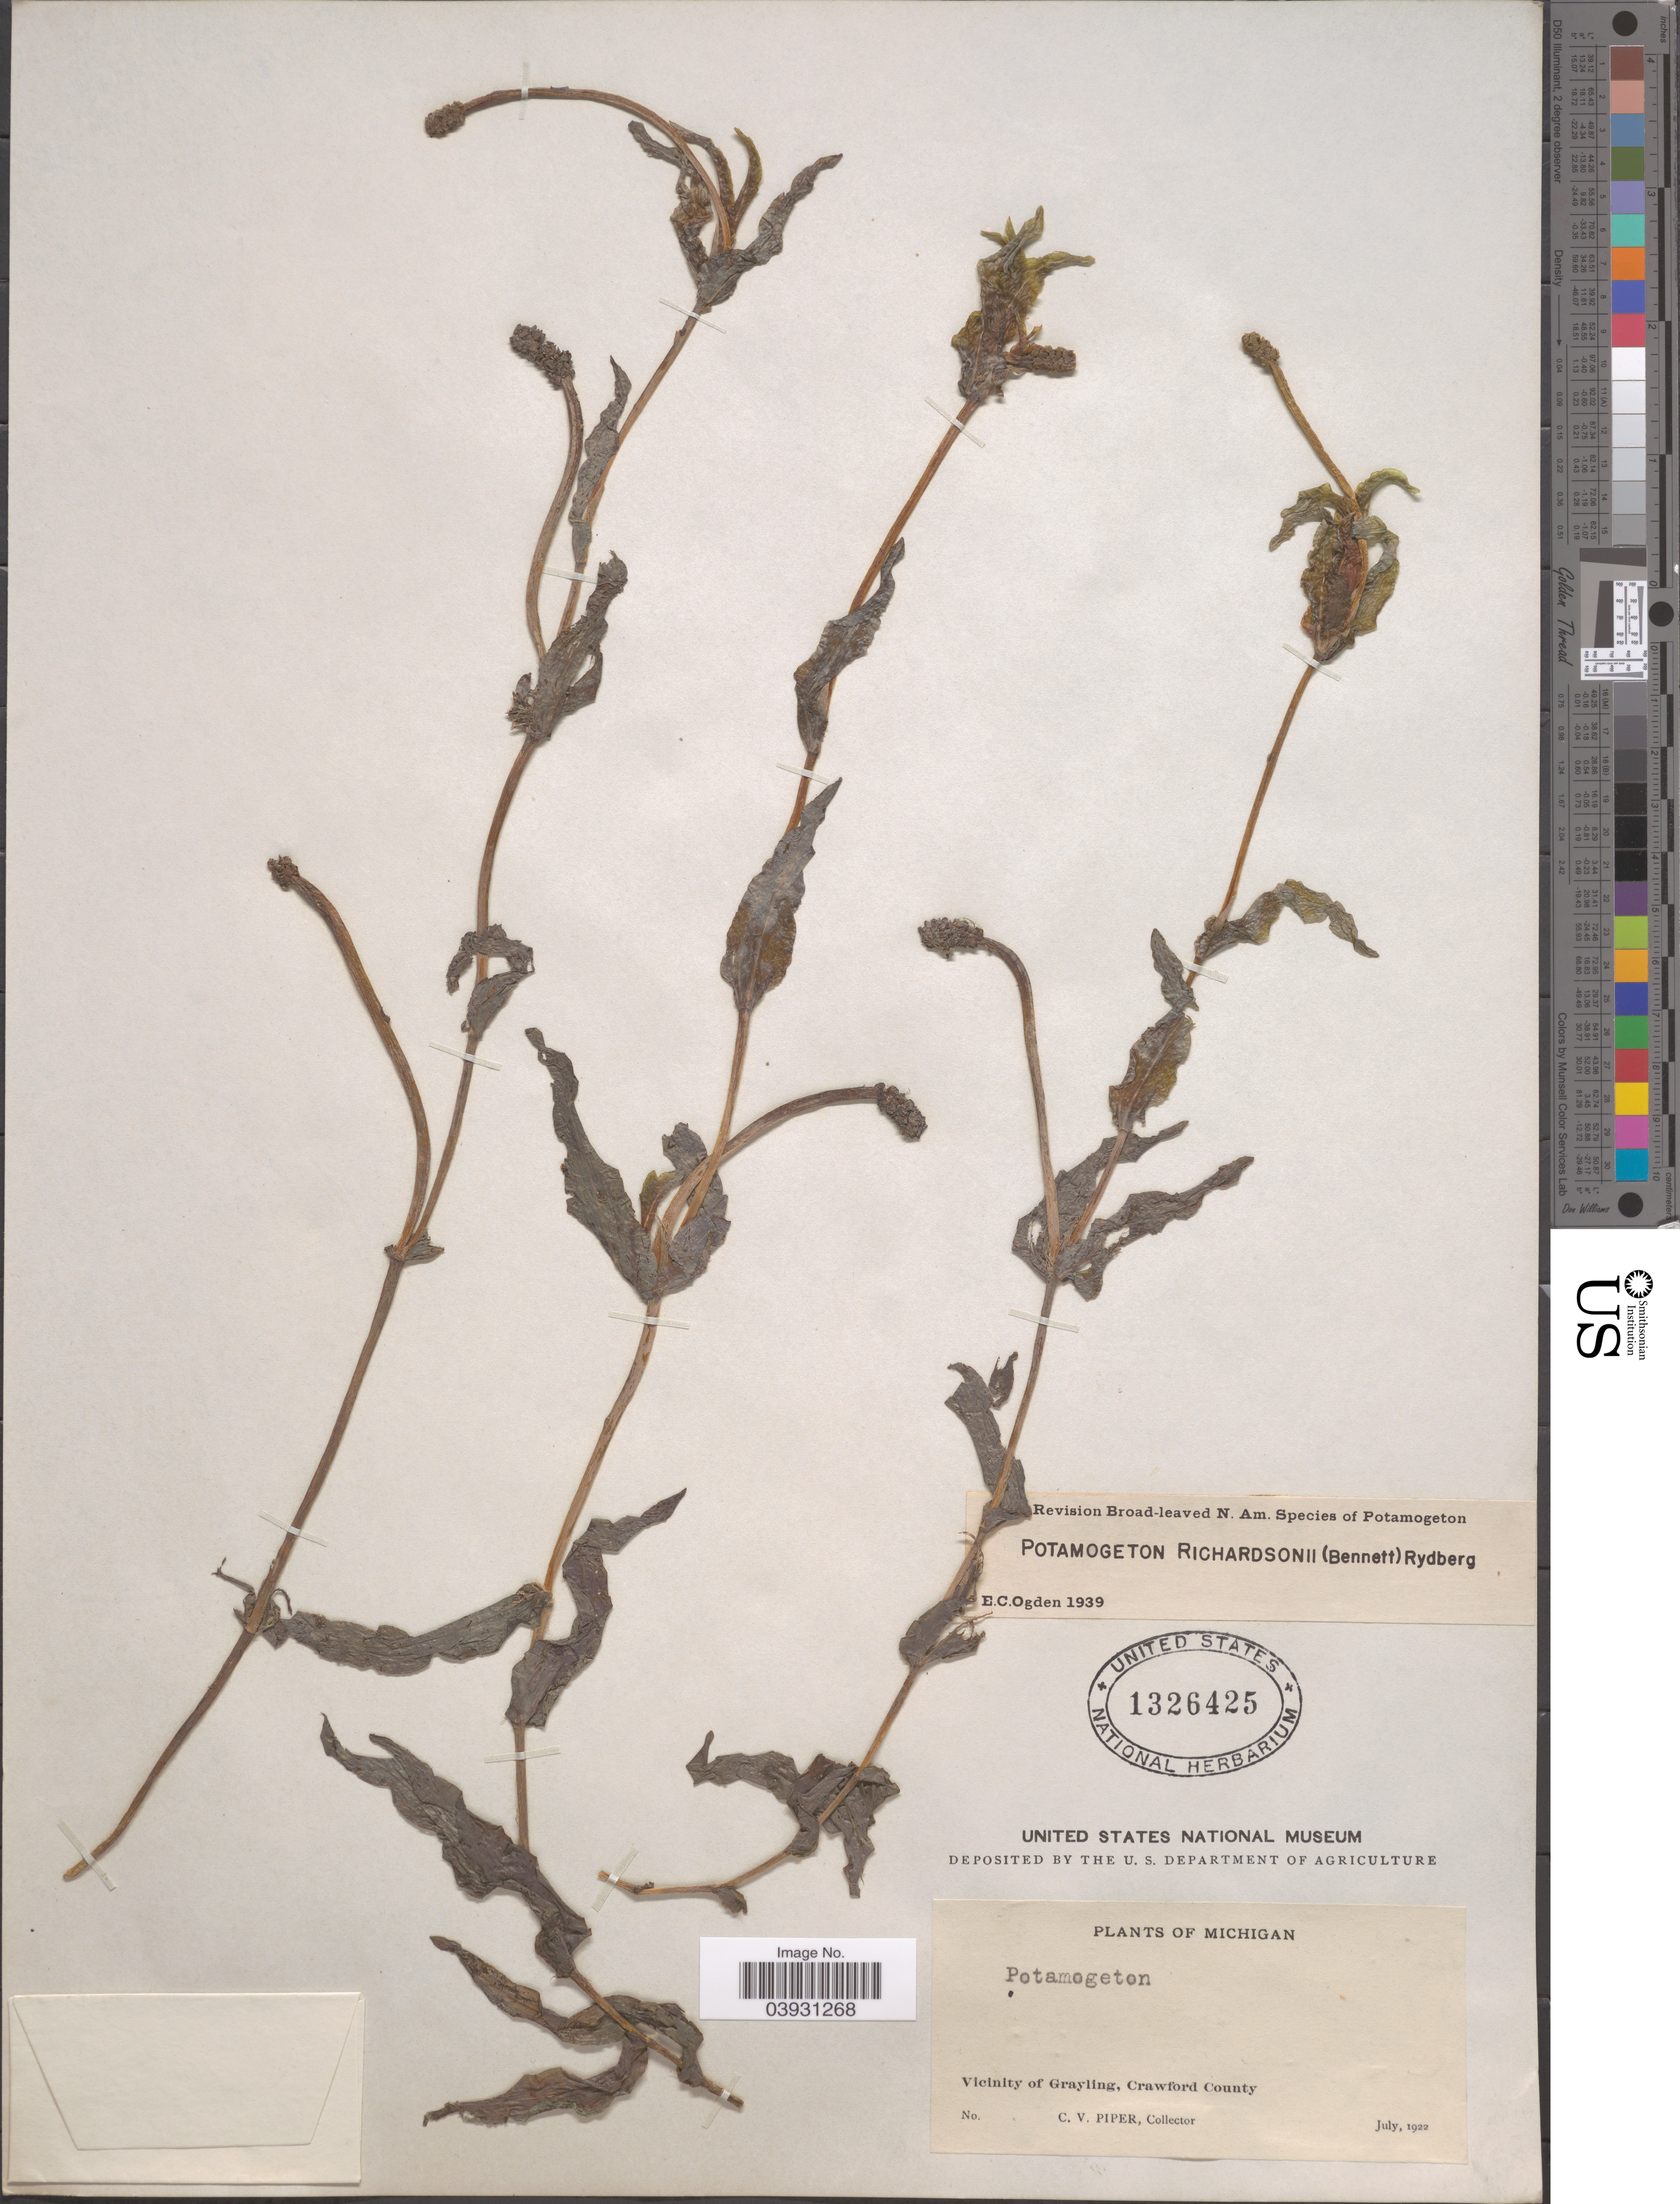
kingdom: Plantae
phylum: Tracheophyta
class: Liliopsida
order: Alismatales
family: Potamogetonaceae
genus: Potamogeton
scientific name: Potamogeton richardsonii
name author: (A.W. Benn.) Rydb.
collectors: C. V. Piper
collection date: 1922-07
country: United States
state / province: Michigan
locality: Vicinity of Grayling, Crawford County.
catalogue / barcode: US 1326425